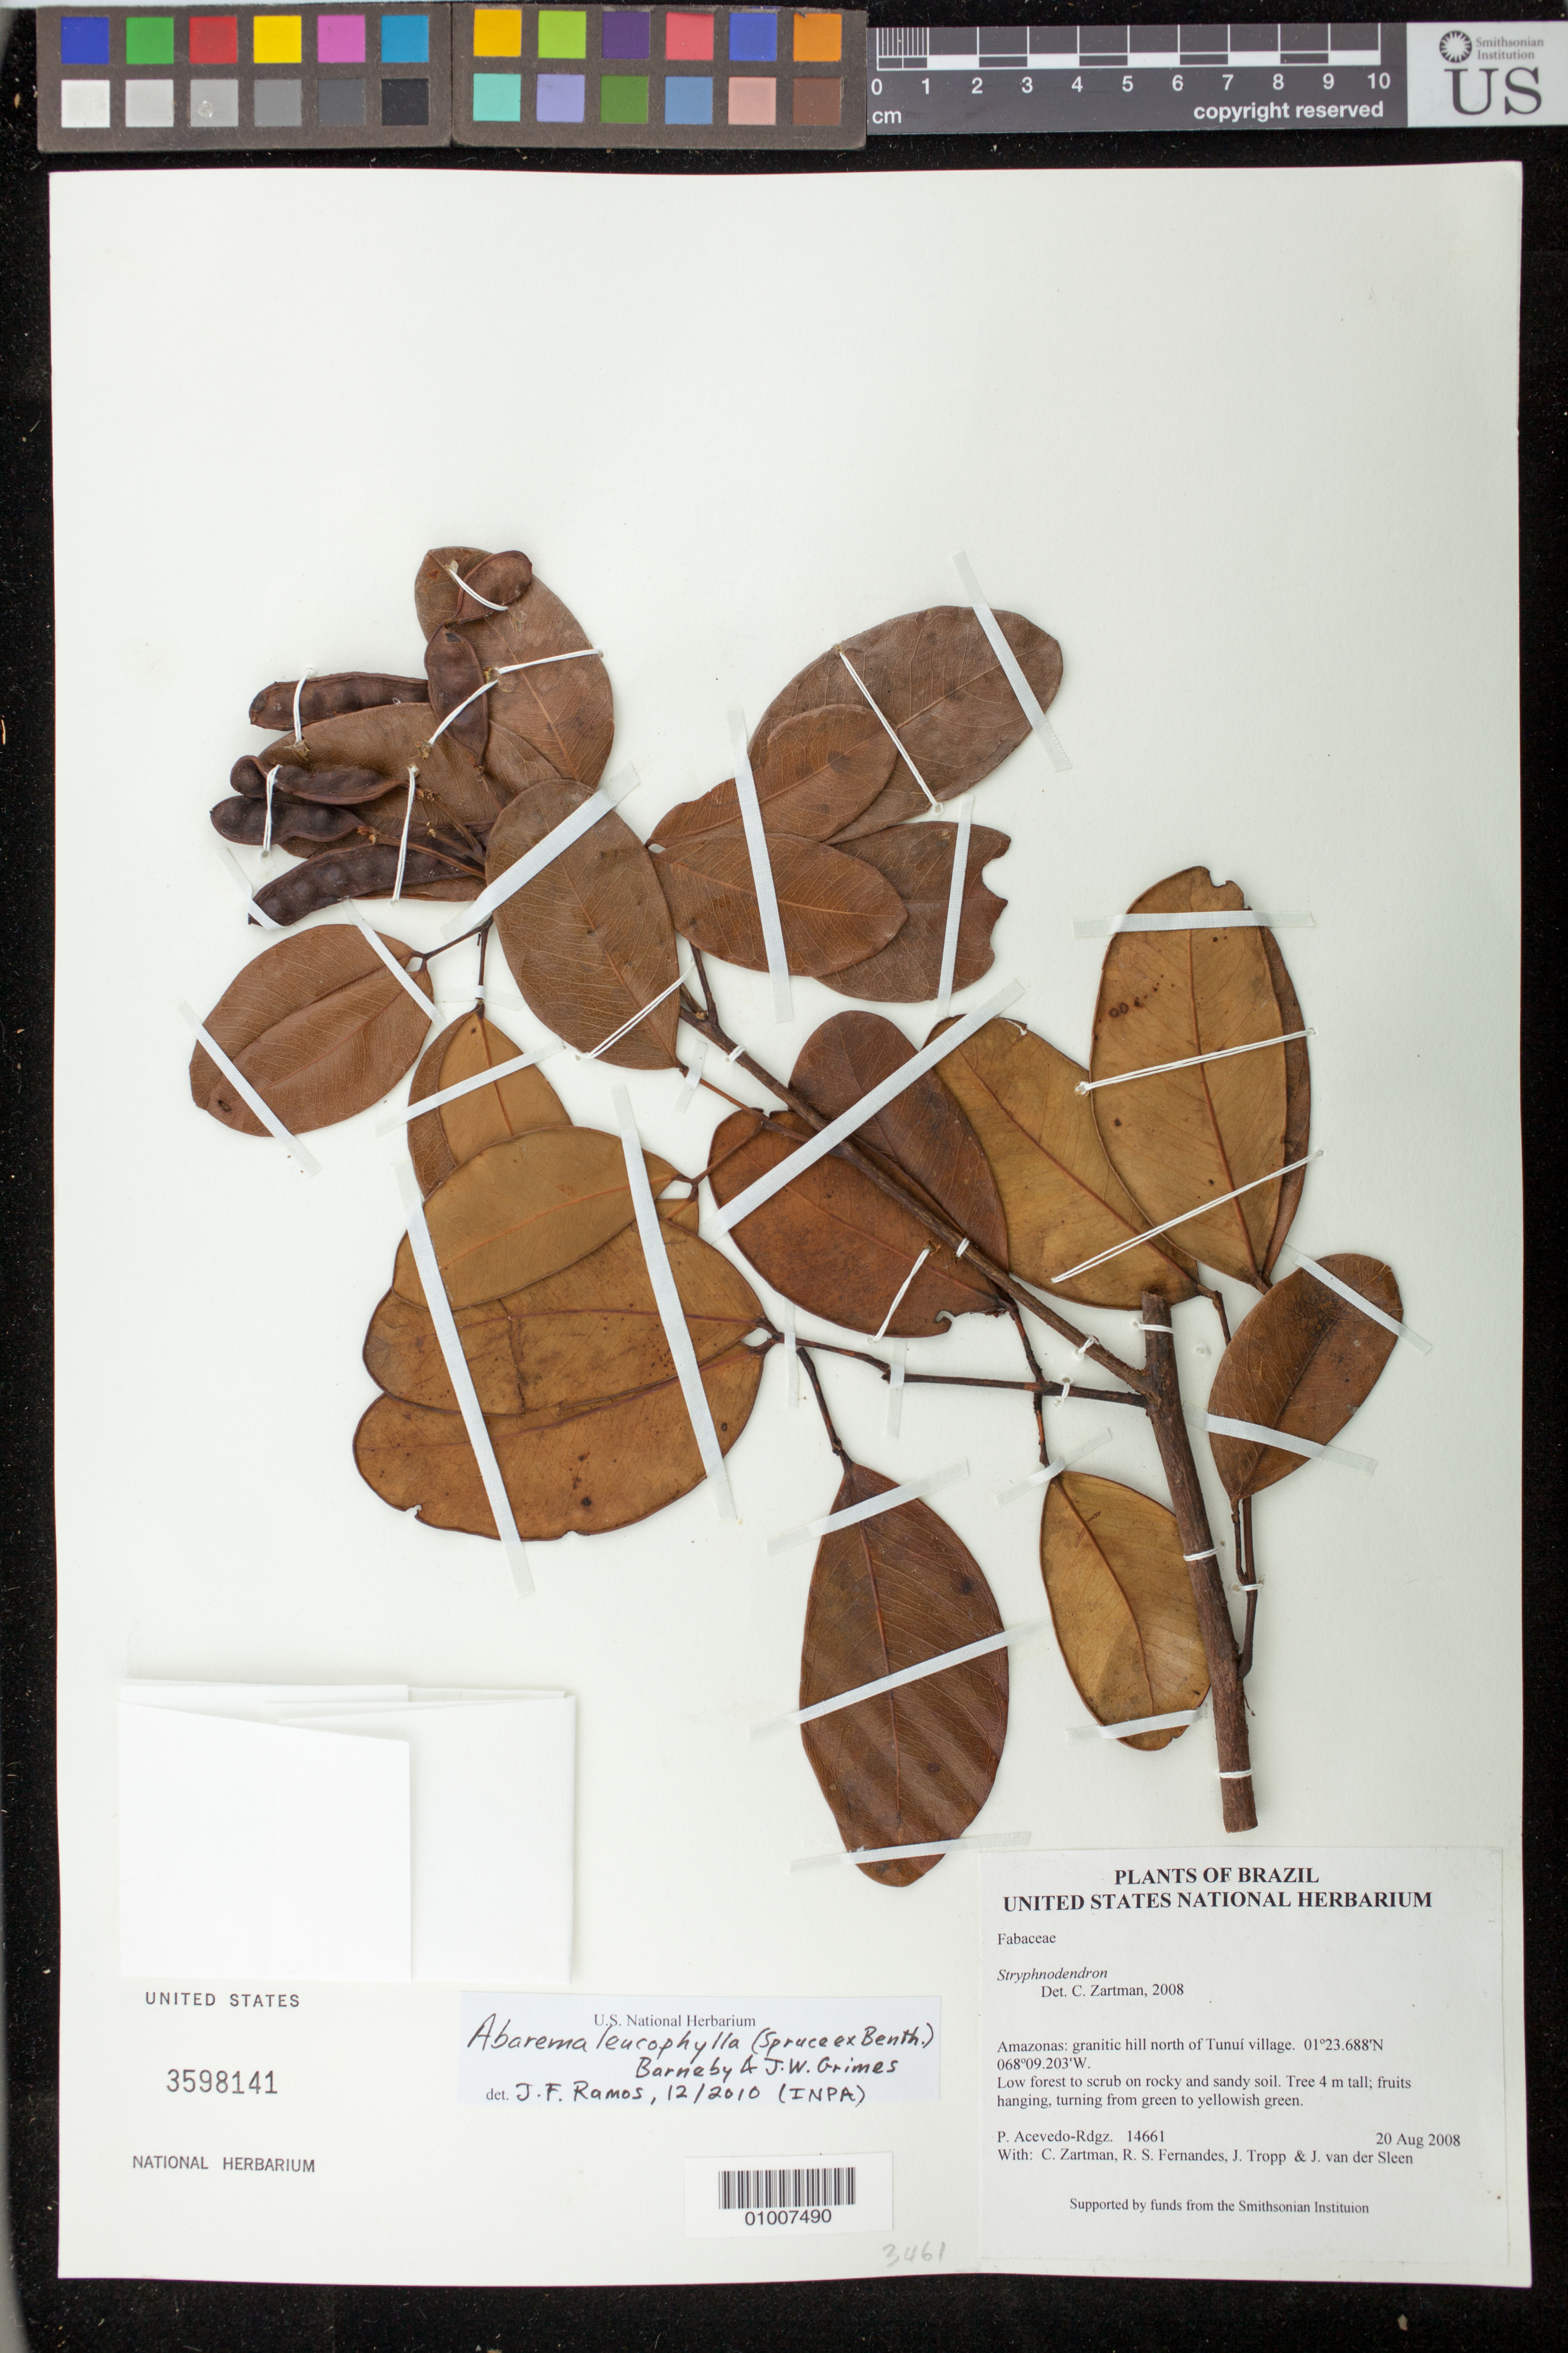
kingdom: Plantae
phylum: Tracheophyta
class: Magnoliopsida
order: Fabales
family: Fabaceae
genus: Abarema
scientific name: Abarema leucophylla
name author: (Benth.) Barneby & J.W. Grimes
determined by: Ramos, J. F.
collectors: P. Acevedo-Rodr., C. Zartman, R. Fernandes, J. Tropp & J. Sleen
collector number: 14661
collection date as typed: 20 Aug 2008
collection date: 2008-08-20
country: Brazil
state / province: Amazonas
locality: Amazonas: granitic hill north of Tunuí village.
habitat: Low forest to scrub on rocky and sandy soil.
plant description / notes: NY, MO, K, F, US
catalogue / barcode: US 3598141